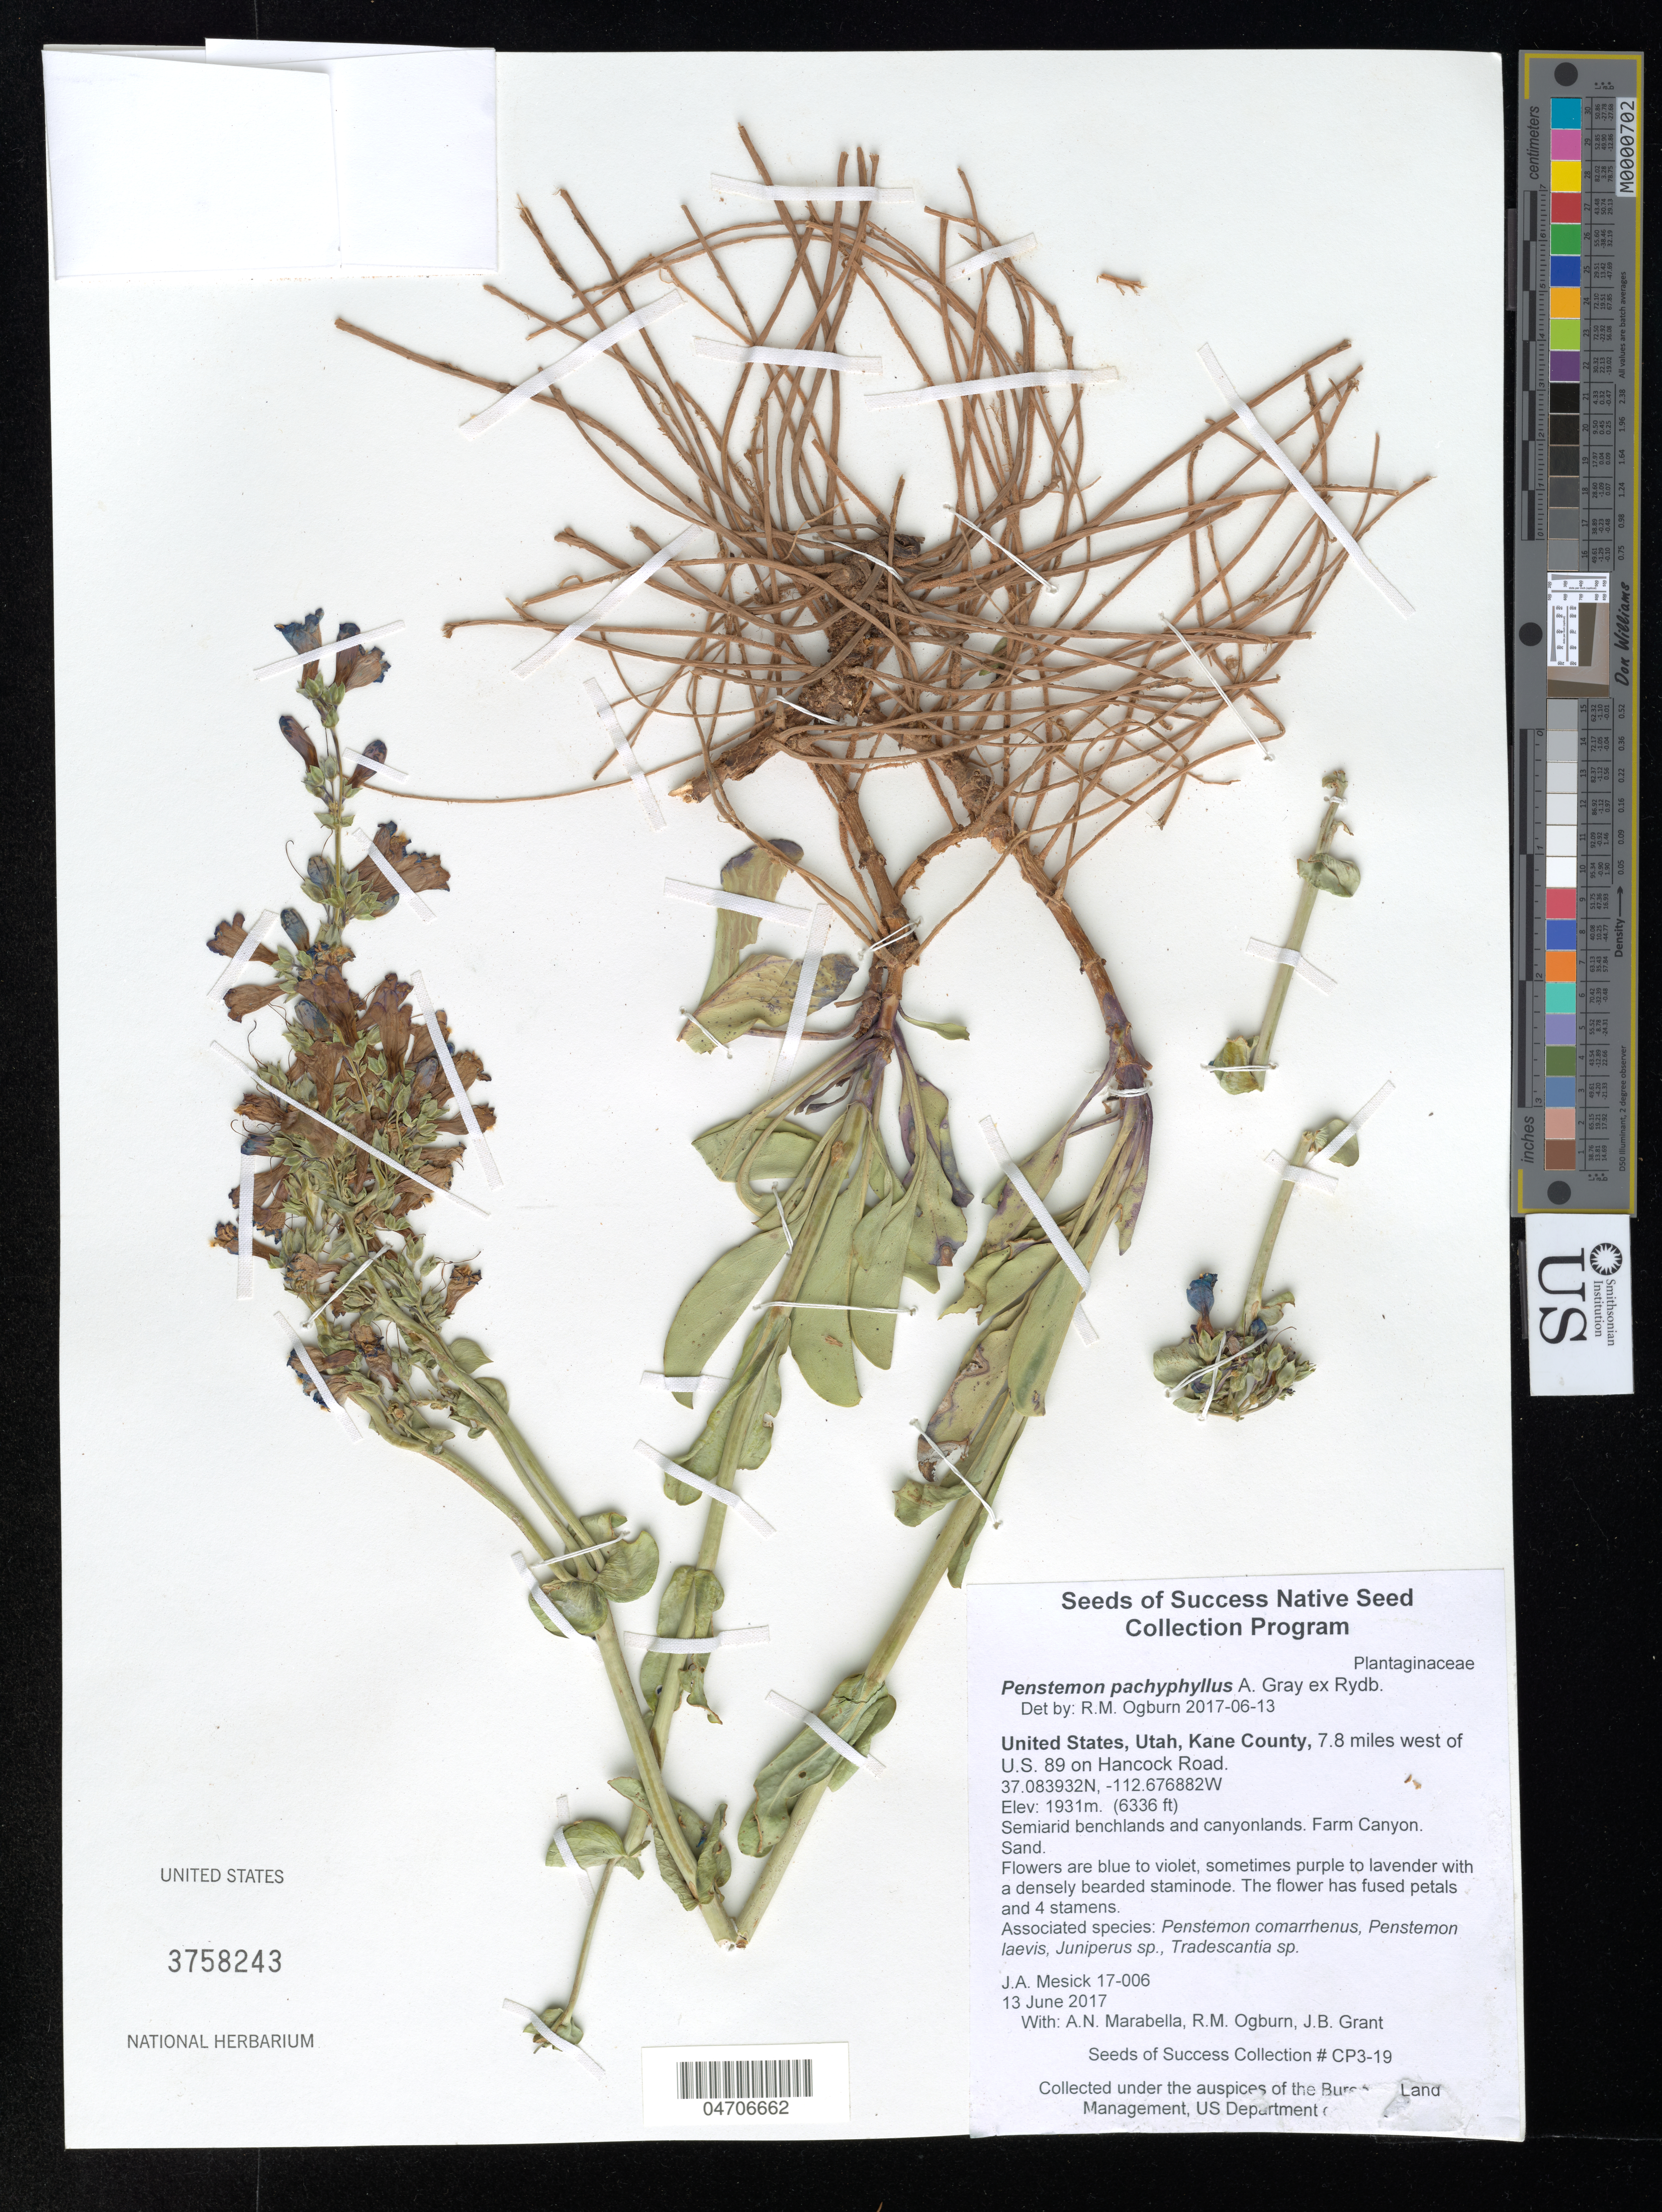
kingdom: Plantae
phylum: Tracheophyta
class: Magnoliopsida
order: Lamiales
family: Plantaginaceae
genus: Penstemon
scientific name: Penstemon pachyphyllus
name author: A. Gray ex Rydb.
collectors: J. Mesick, A. Marabella, R. Ogburn & J. Grant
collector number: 17-006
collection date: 2017-06-13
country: United States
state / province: Utah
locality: Kane County, 7.8 miles west of U.S. 89 on Hancock Road. Farm Canyon.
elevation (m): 1931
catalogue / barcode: US 3758243